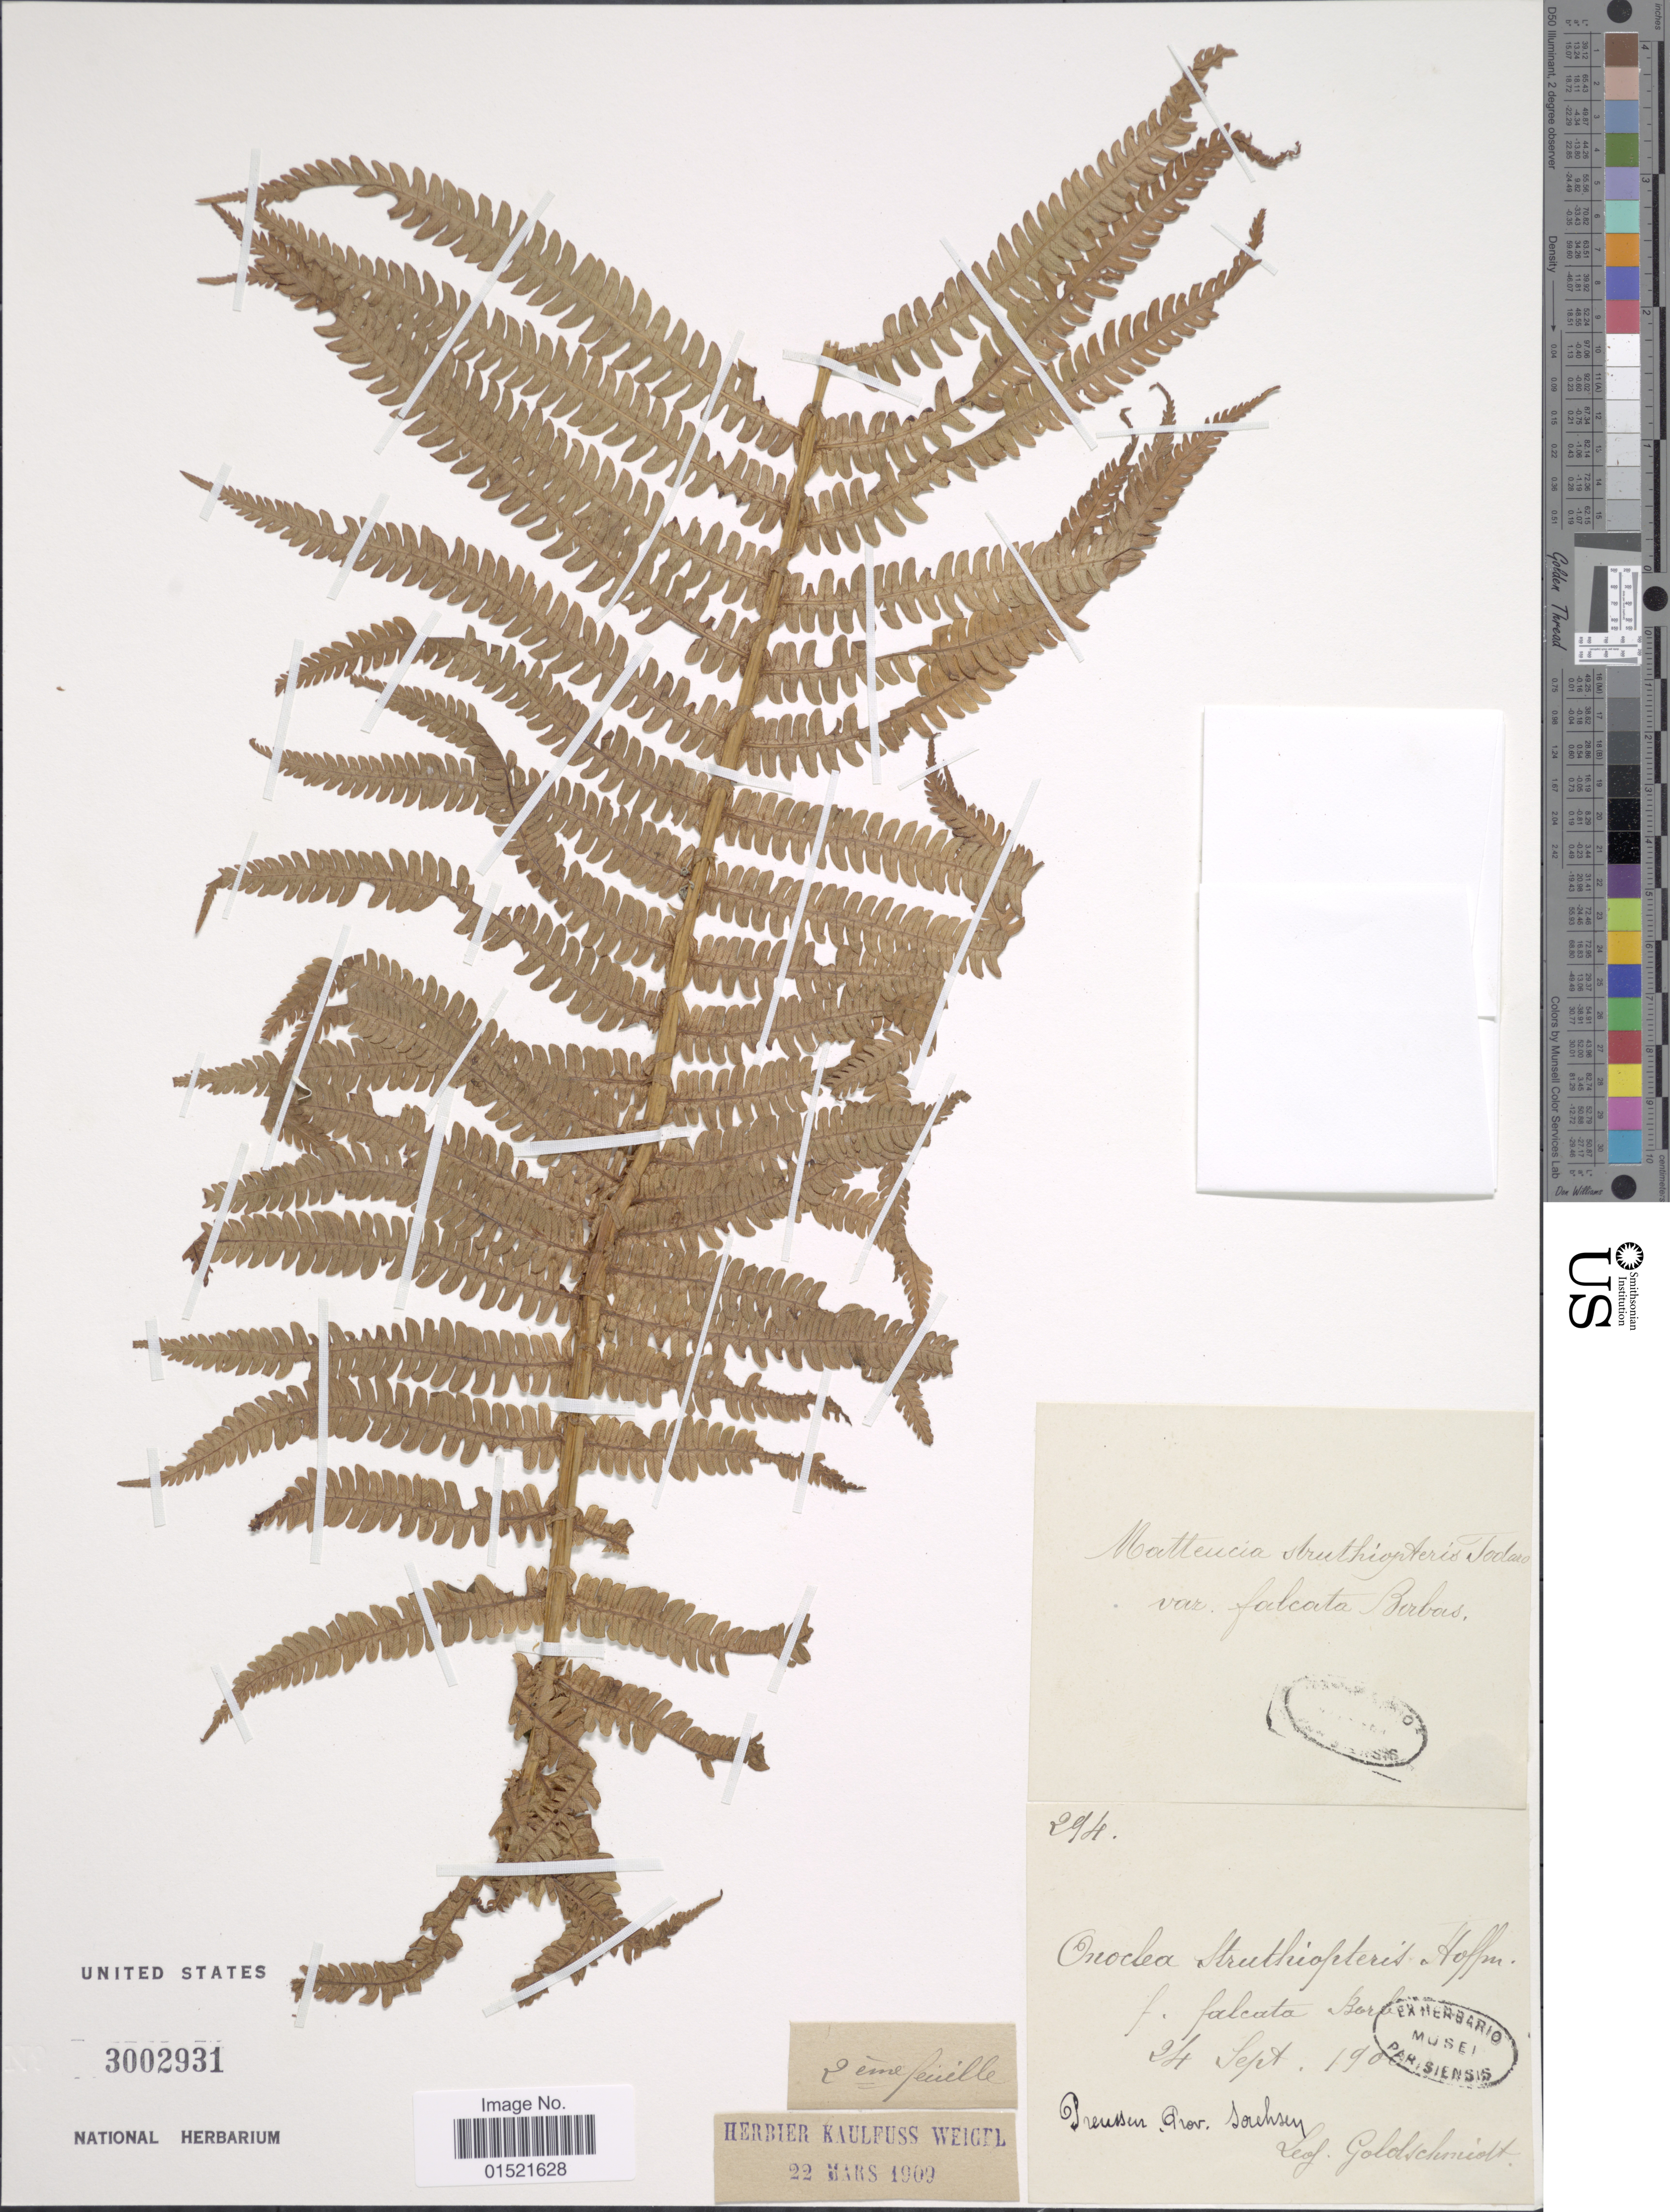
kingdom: Plantae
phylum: Tracheophyta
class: Polypodiopsida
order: Polypodiales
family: Onocleaceae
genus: Matteuccia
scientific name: Matteuccia struthiopteris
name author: (L.) Tod.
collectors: Goldschmidt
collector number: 294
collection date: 1900-09-24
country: Germany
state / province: Sachsen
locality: Preussen, Prov. Sachsen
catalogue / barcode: US 3002931